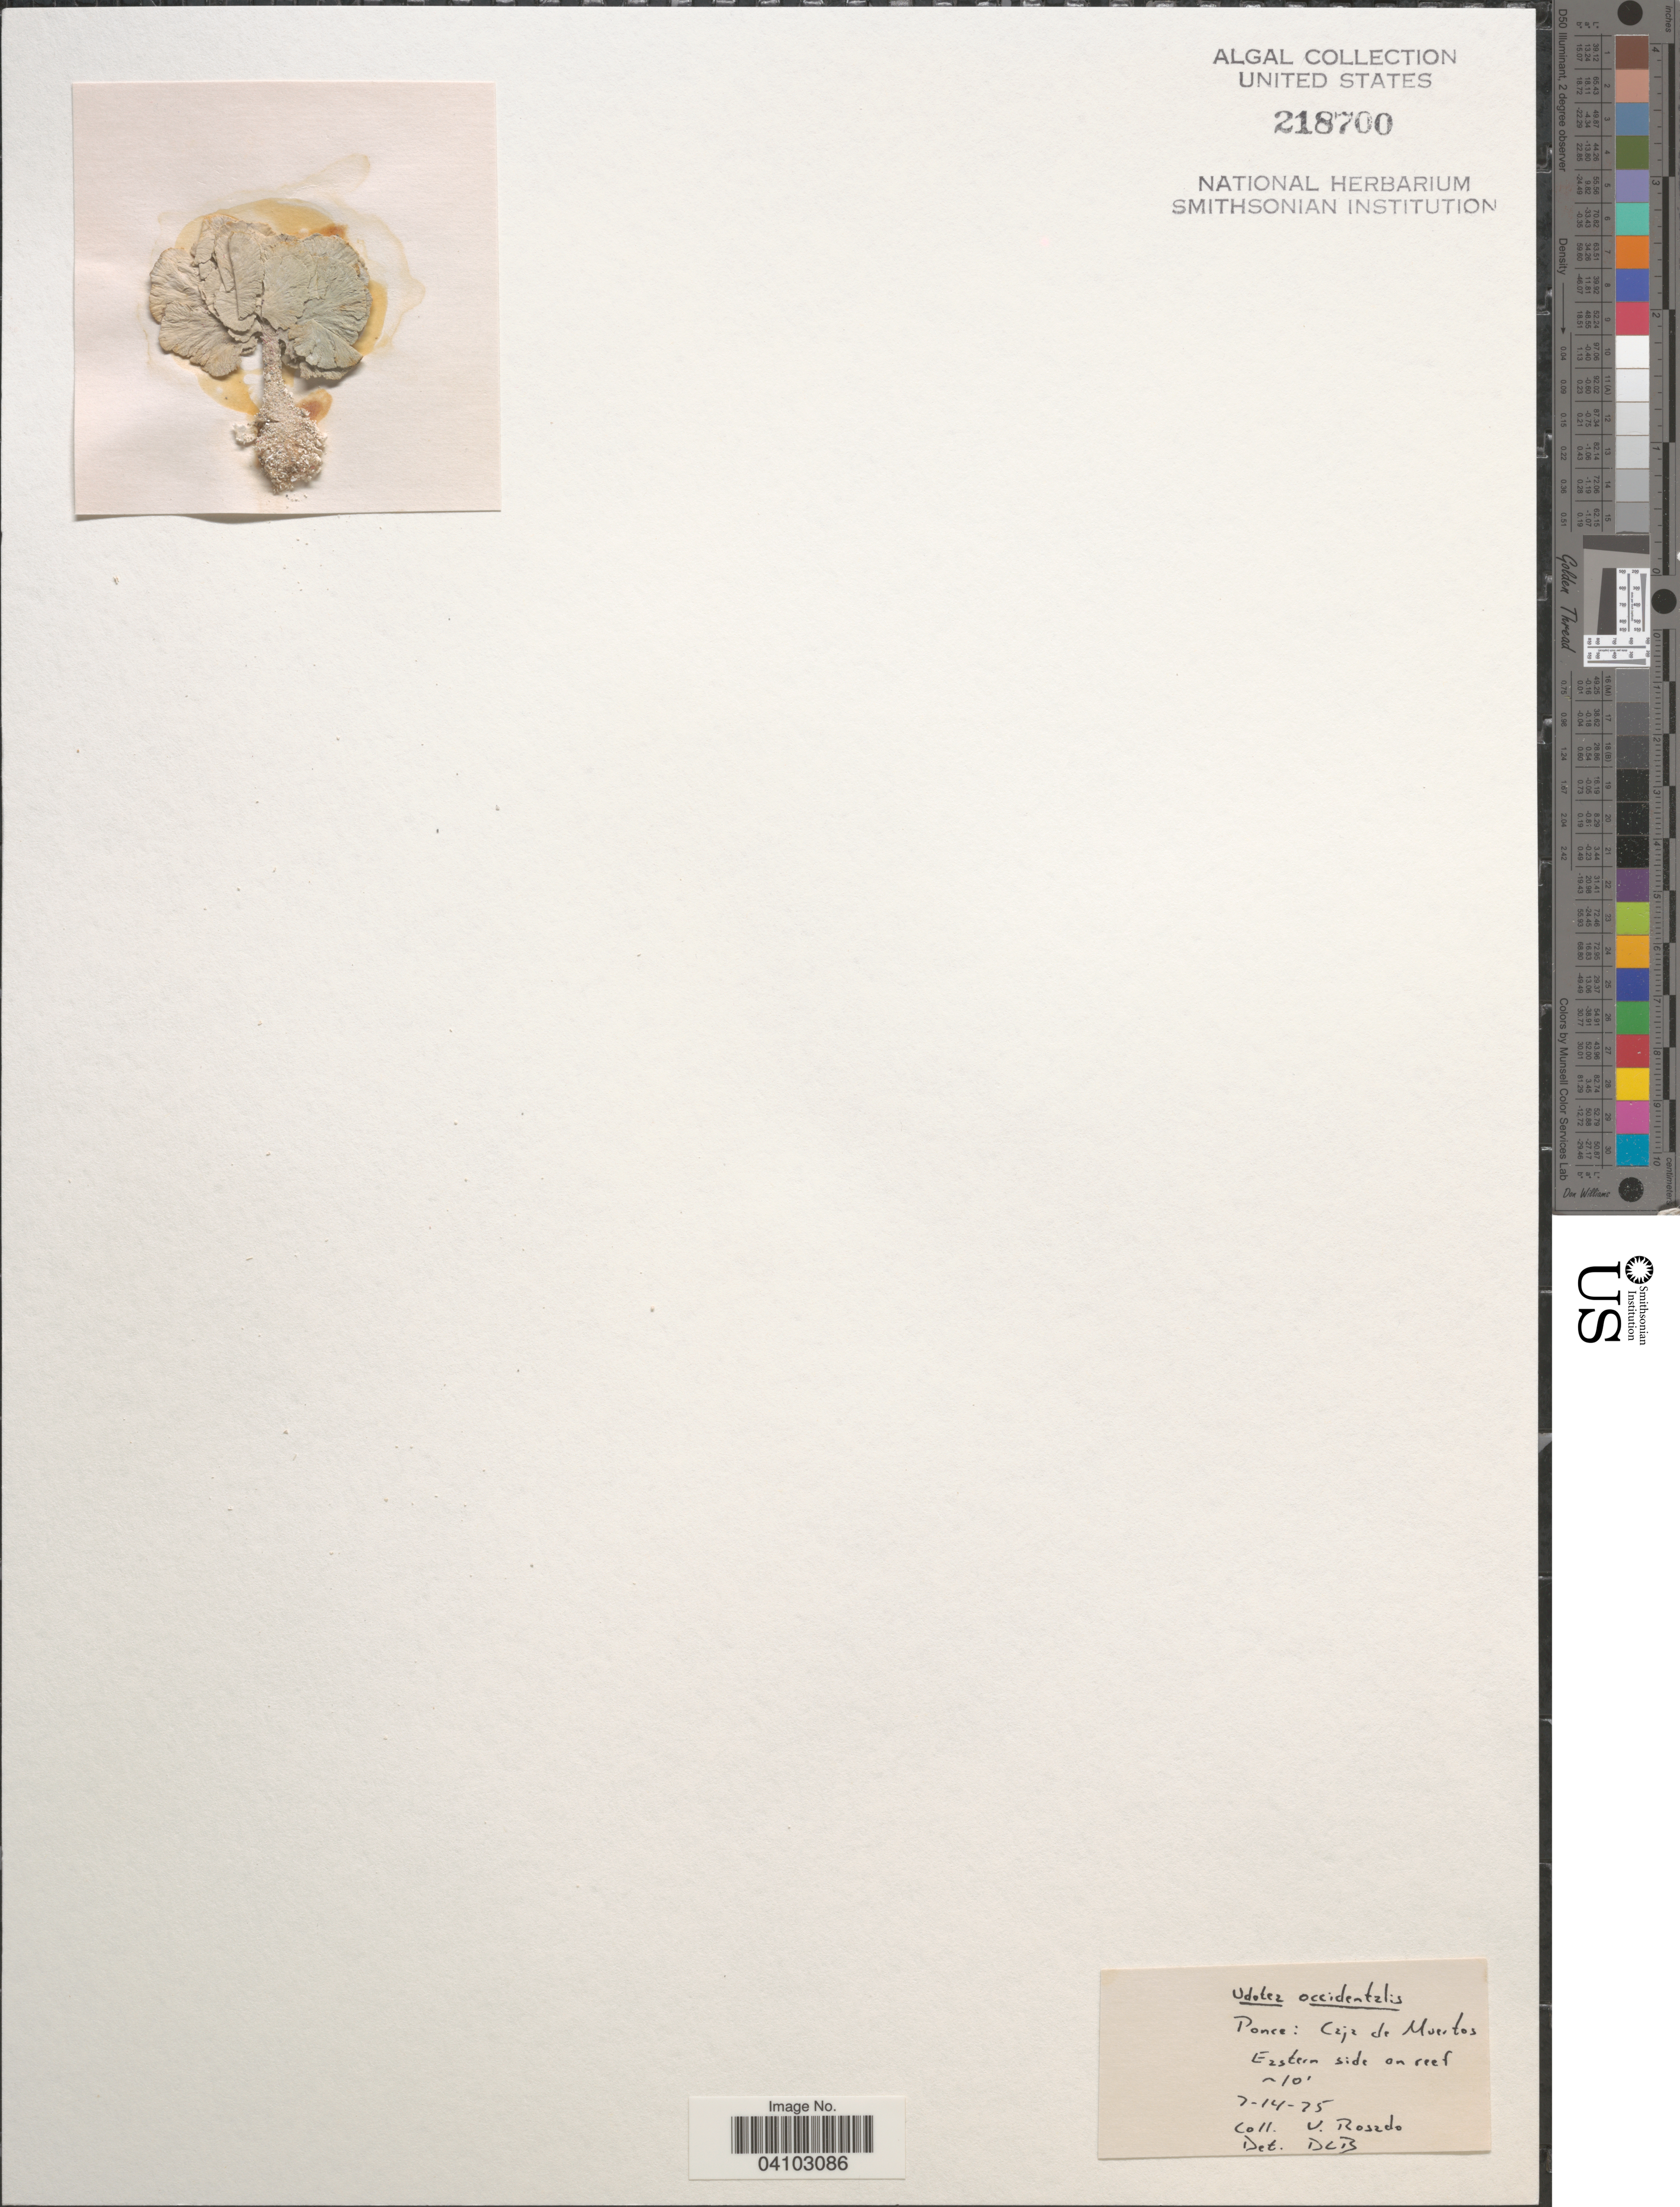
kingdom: Plantae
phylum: Chlorophyta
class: Ulvophyceae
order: Bryopsidales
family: Udoteaceae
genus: Udotea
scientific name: Udotea occidentalis f. radiata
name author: D.L.Ballantine & J.N. Norris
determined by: Ballantine, D. L.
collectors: V. Rosado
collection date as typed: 10 Dec 74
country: Puerto Rico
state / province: Ponce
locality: Caja de Muertos. Eastern side on reef.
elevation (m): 3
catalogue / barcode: US 218700